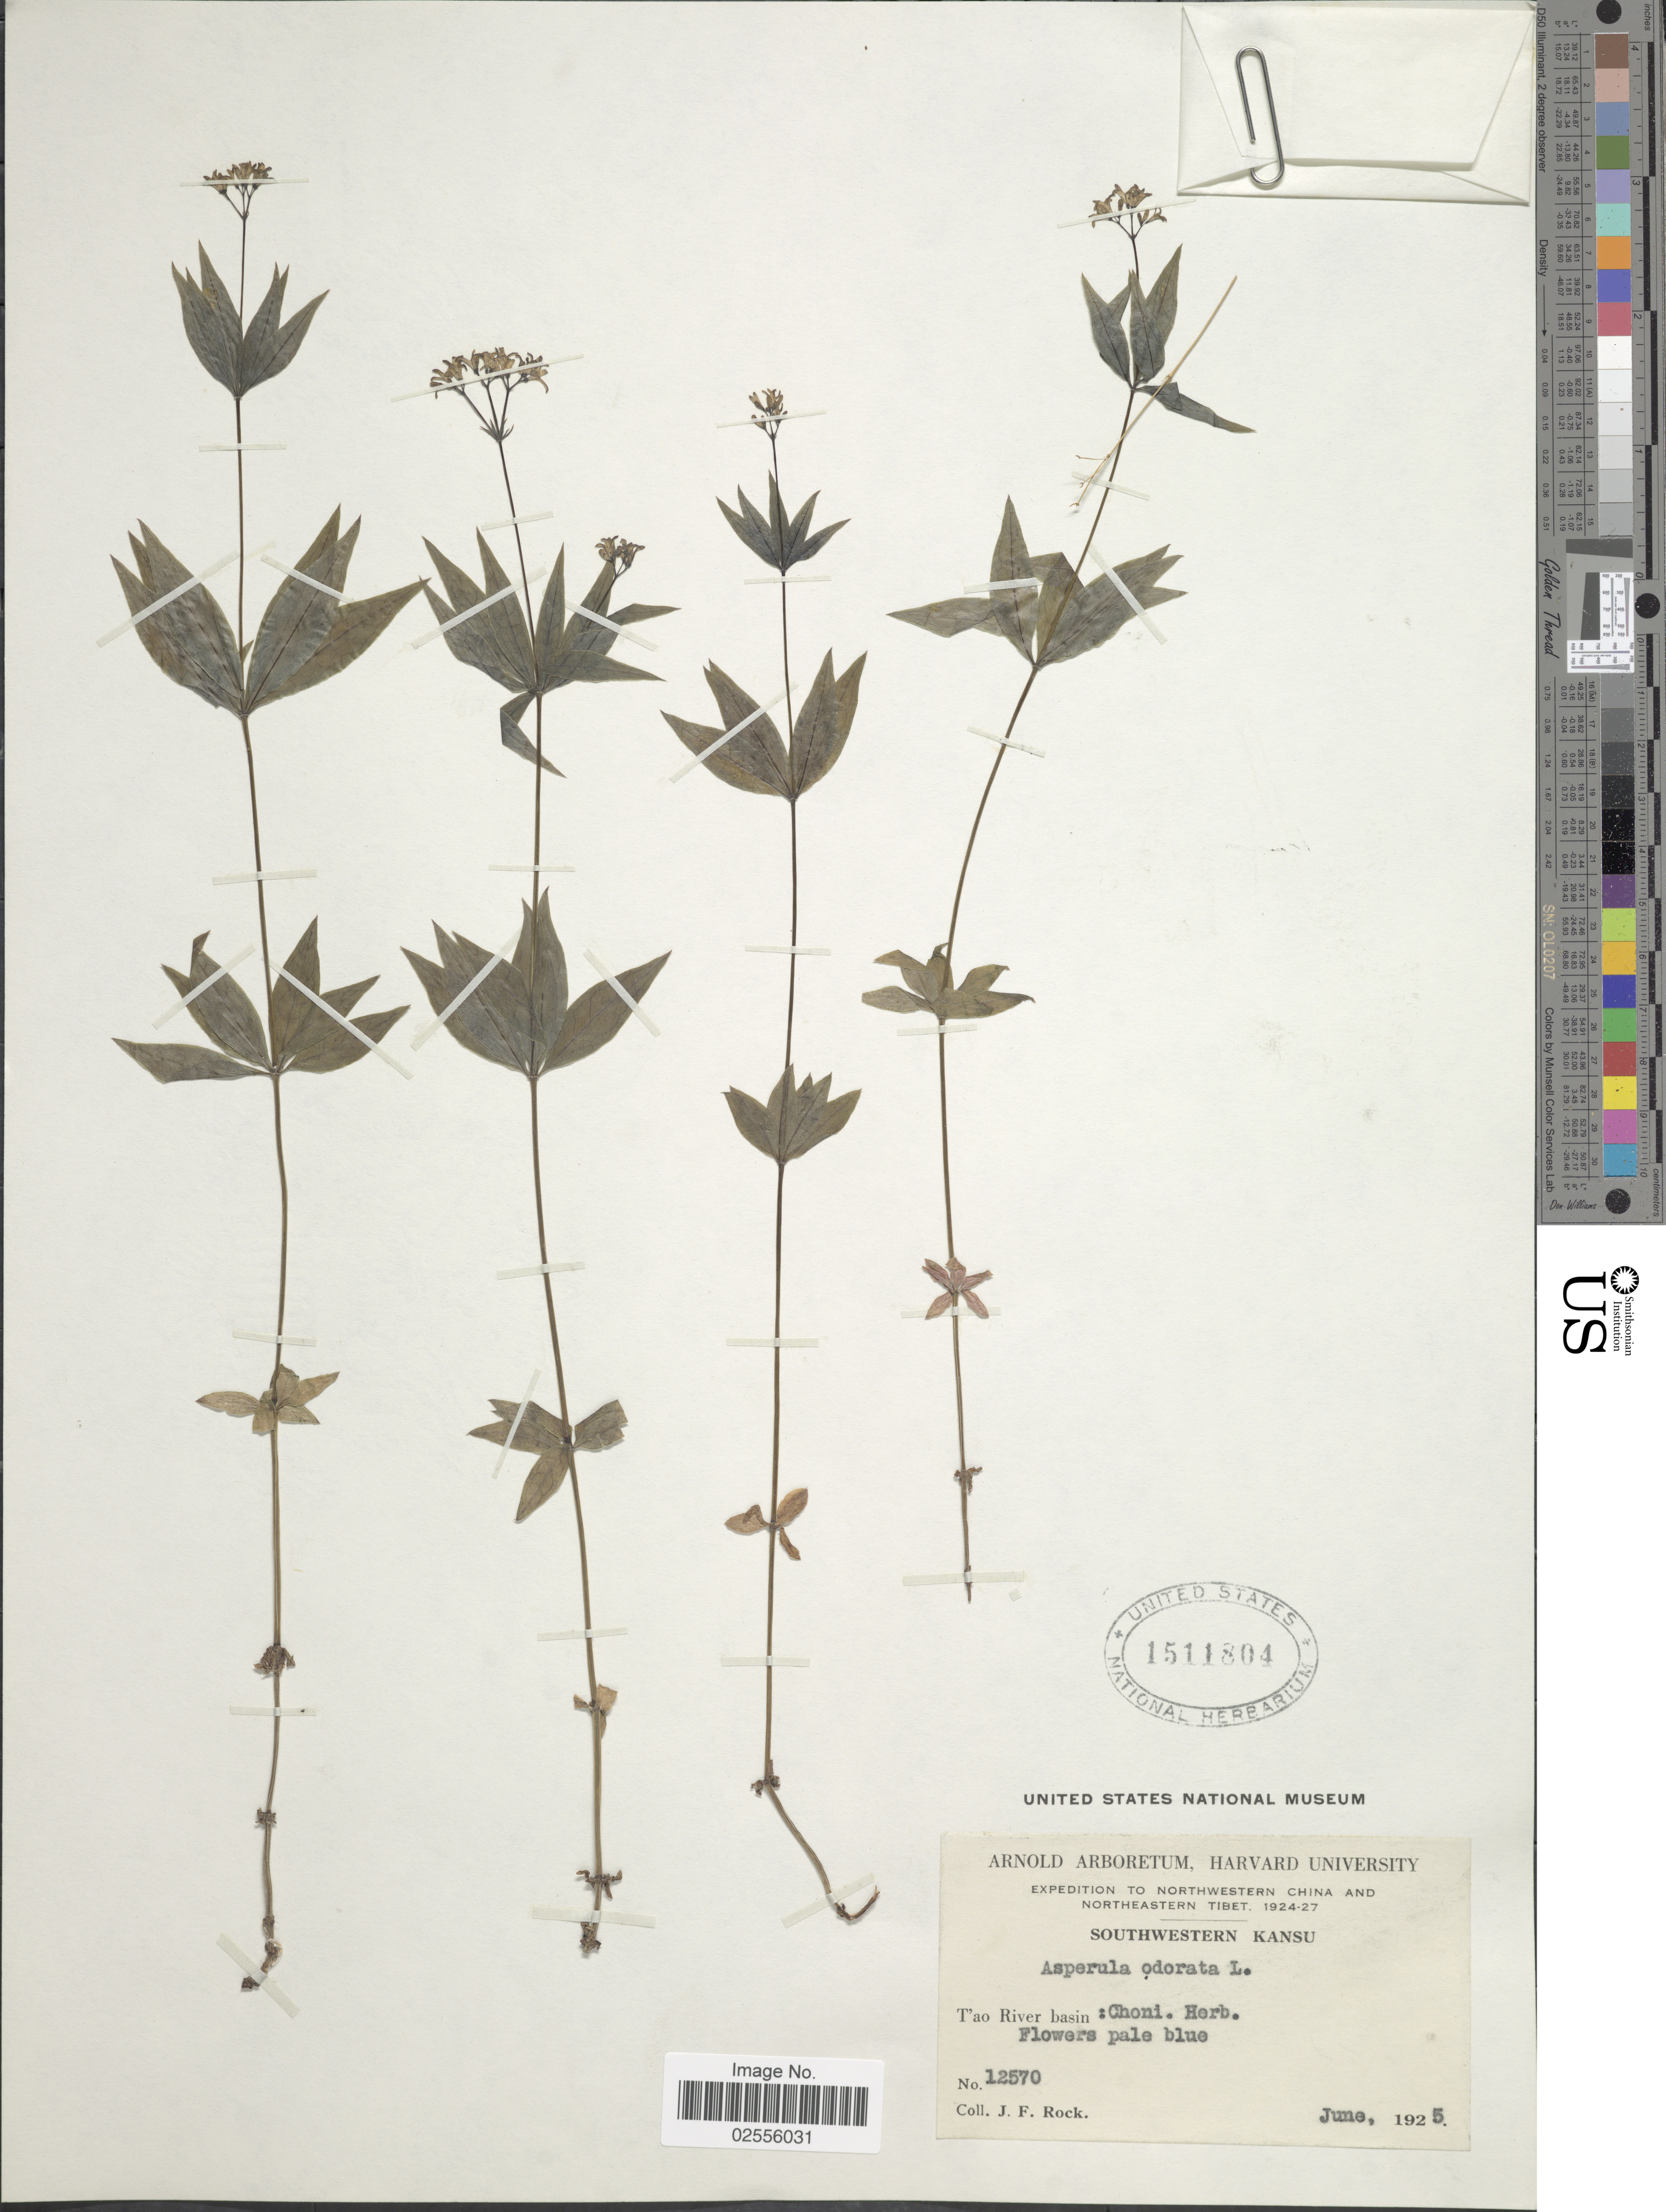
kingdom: Plantae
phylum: Tracheophyta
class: Magnoliopsida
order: Gentianales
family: Rubiaceae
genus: Asperula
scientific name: Asperula odorata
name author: L.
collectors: J. Rock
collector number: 1570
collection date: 1925-06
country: China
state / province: Gansu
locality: Northwestern China and northeastern Tibet, T'ao River basin: Choni. Herb.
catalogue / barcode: US 1511804